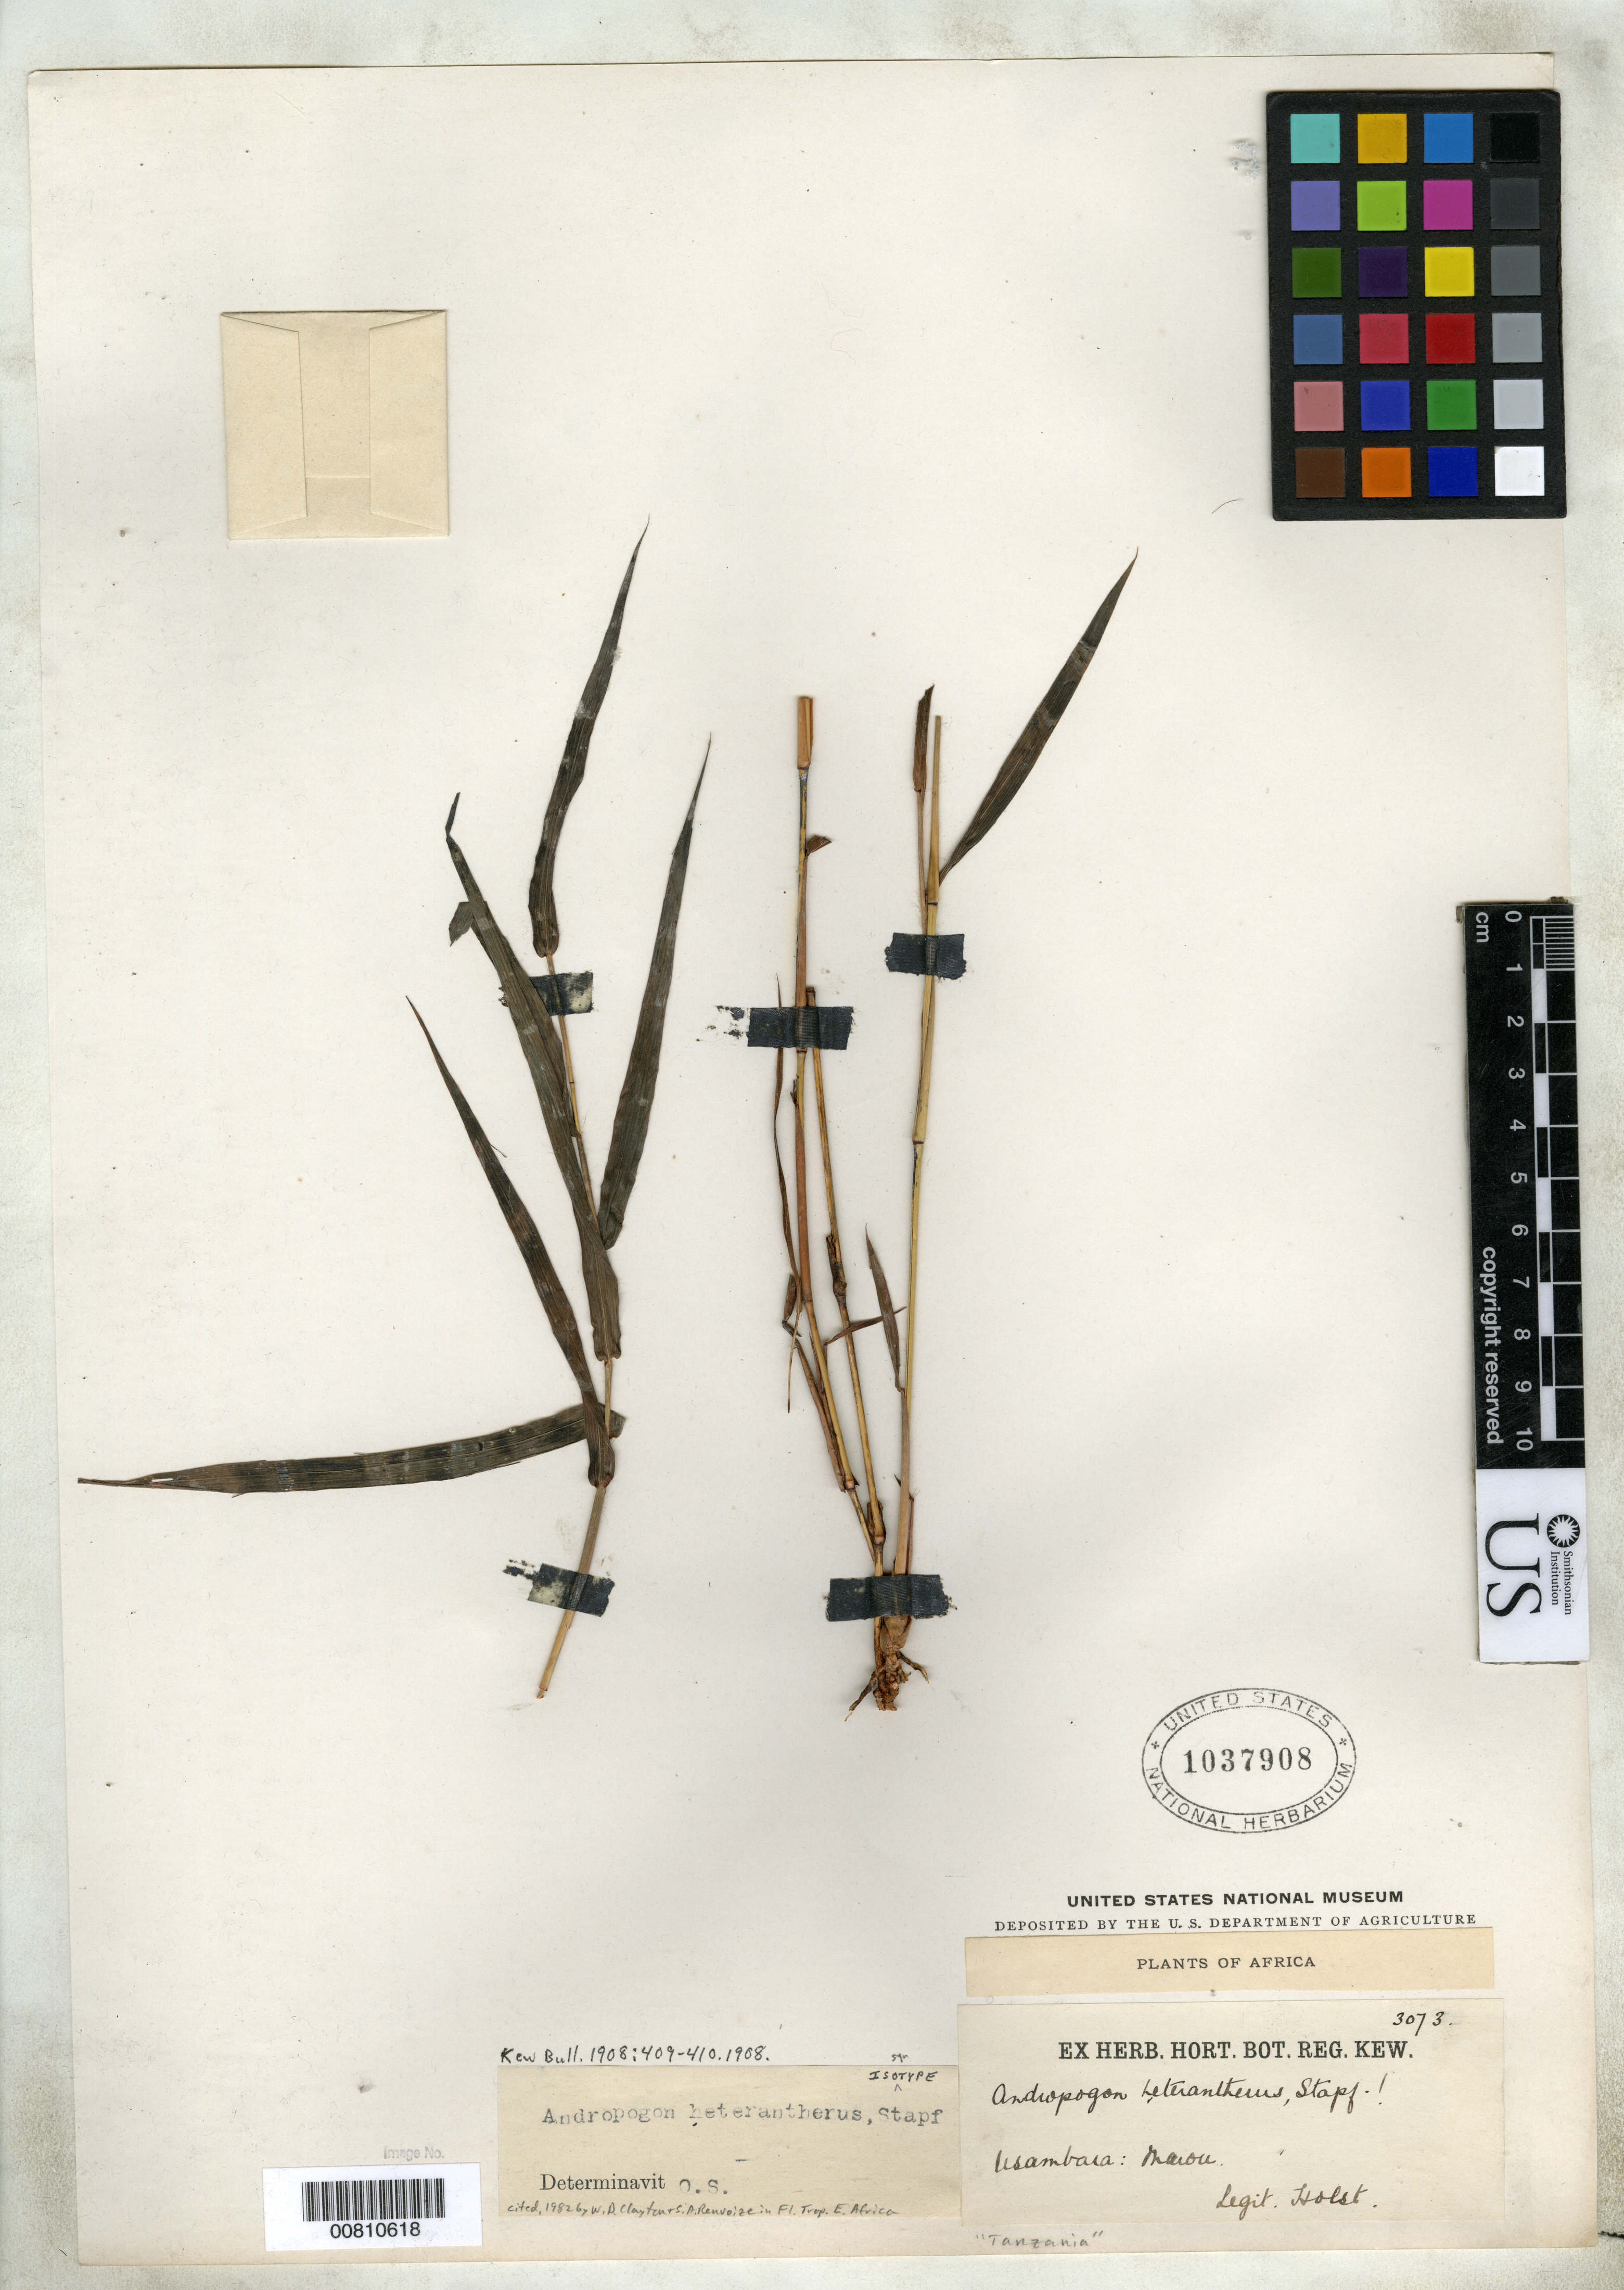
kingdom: Plantae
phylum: Tracheophyta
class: Liliopsida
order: Poales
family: Poaceae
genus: Andropogon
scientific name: Andropogon heterantherus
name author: Stapf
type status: Isosyntype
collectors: C. H. Holst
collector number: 3073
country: Tanzania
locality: Usambara: Muoa.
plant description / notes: Cited 1982 by W.D. Clayton & S.A. Renvoize in Fl. Trop. E. Africa.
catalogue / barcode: US 1037908